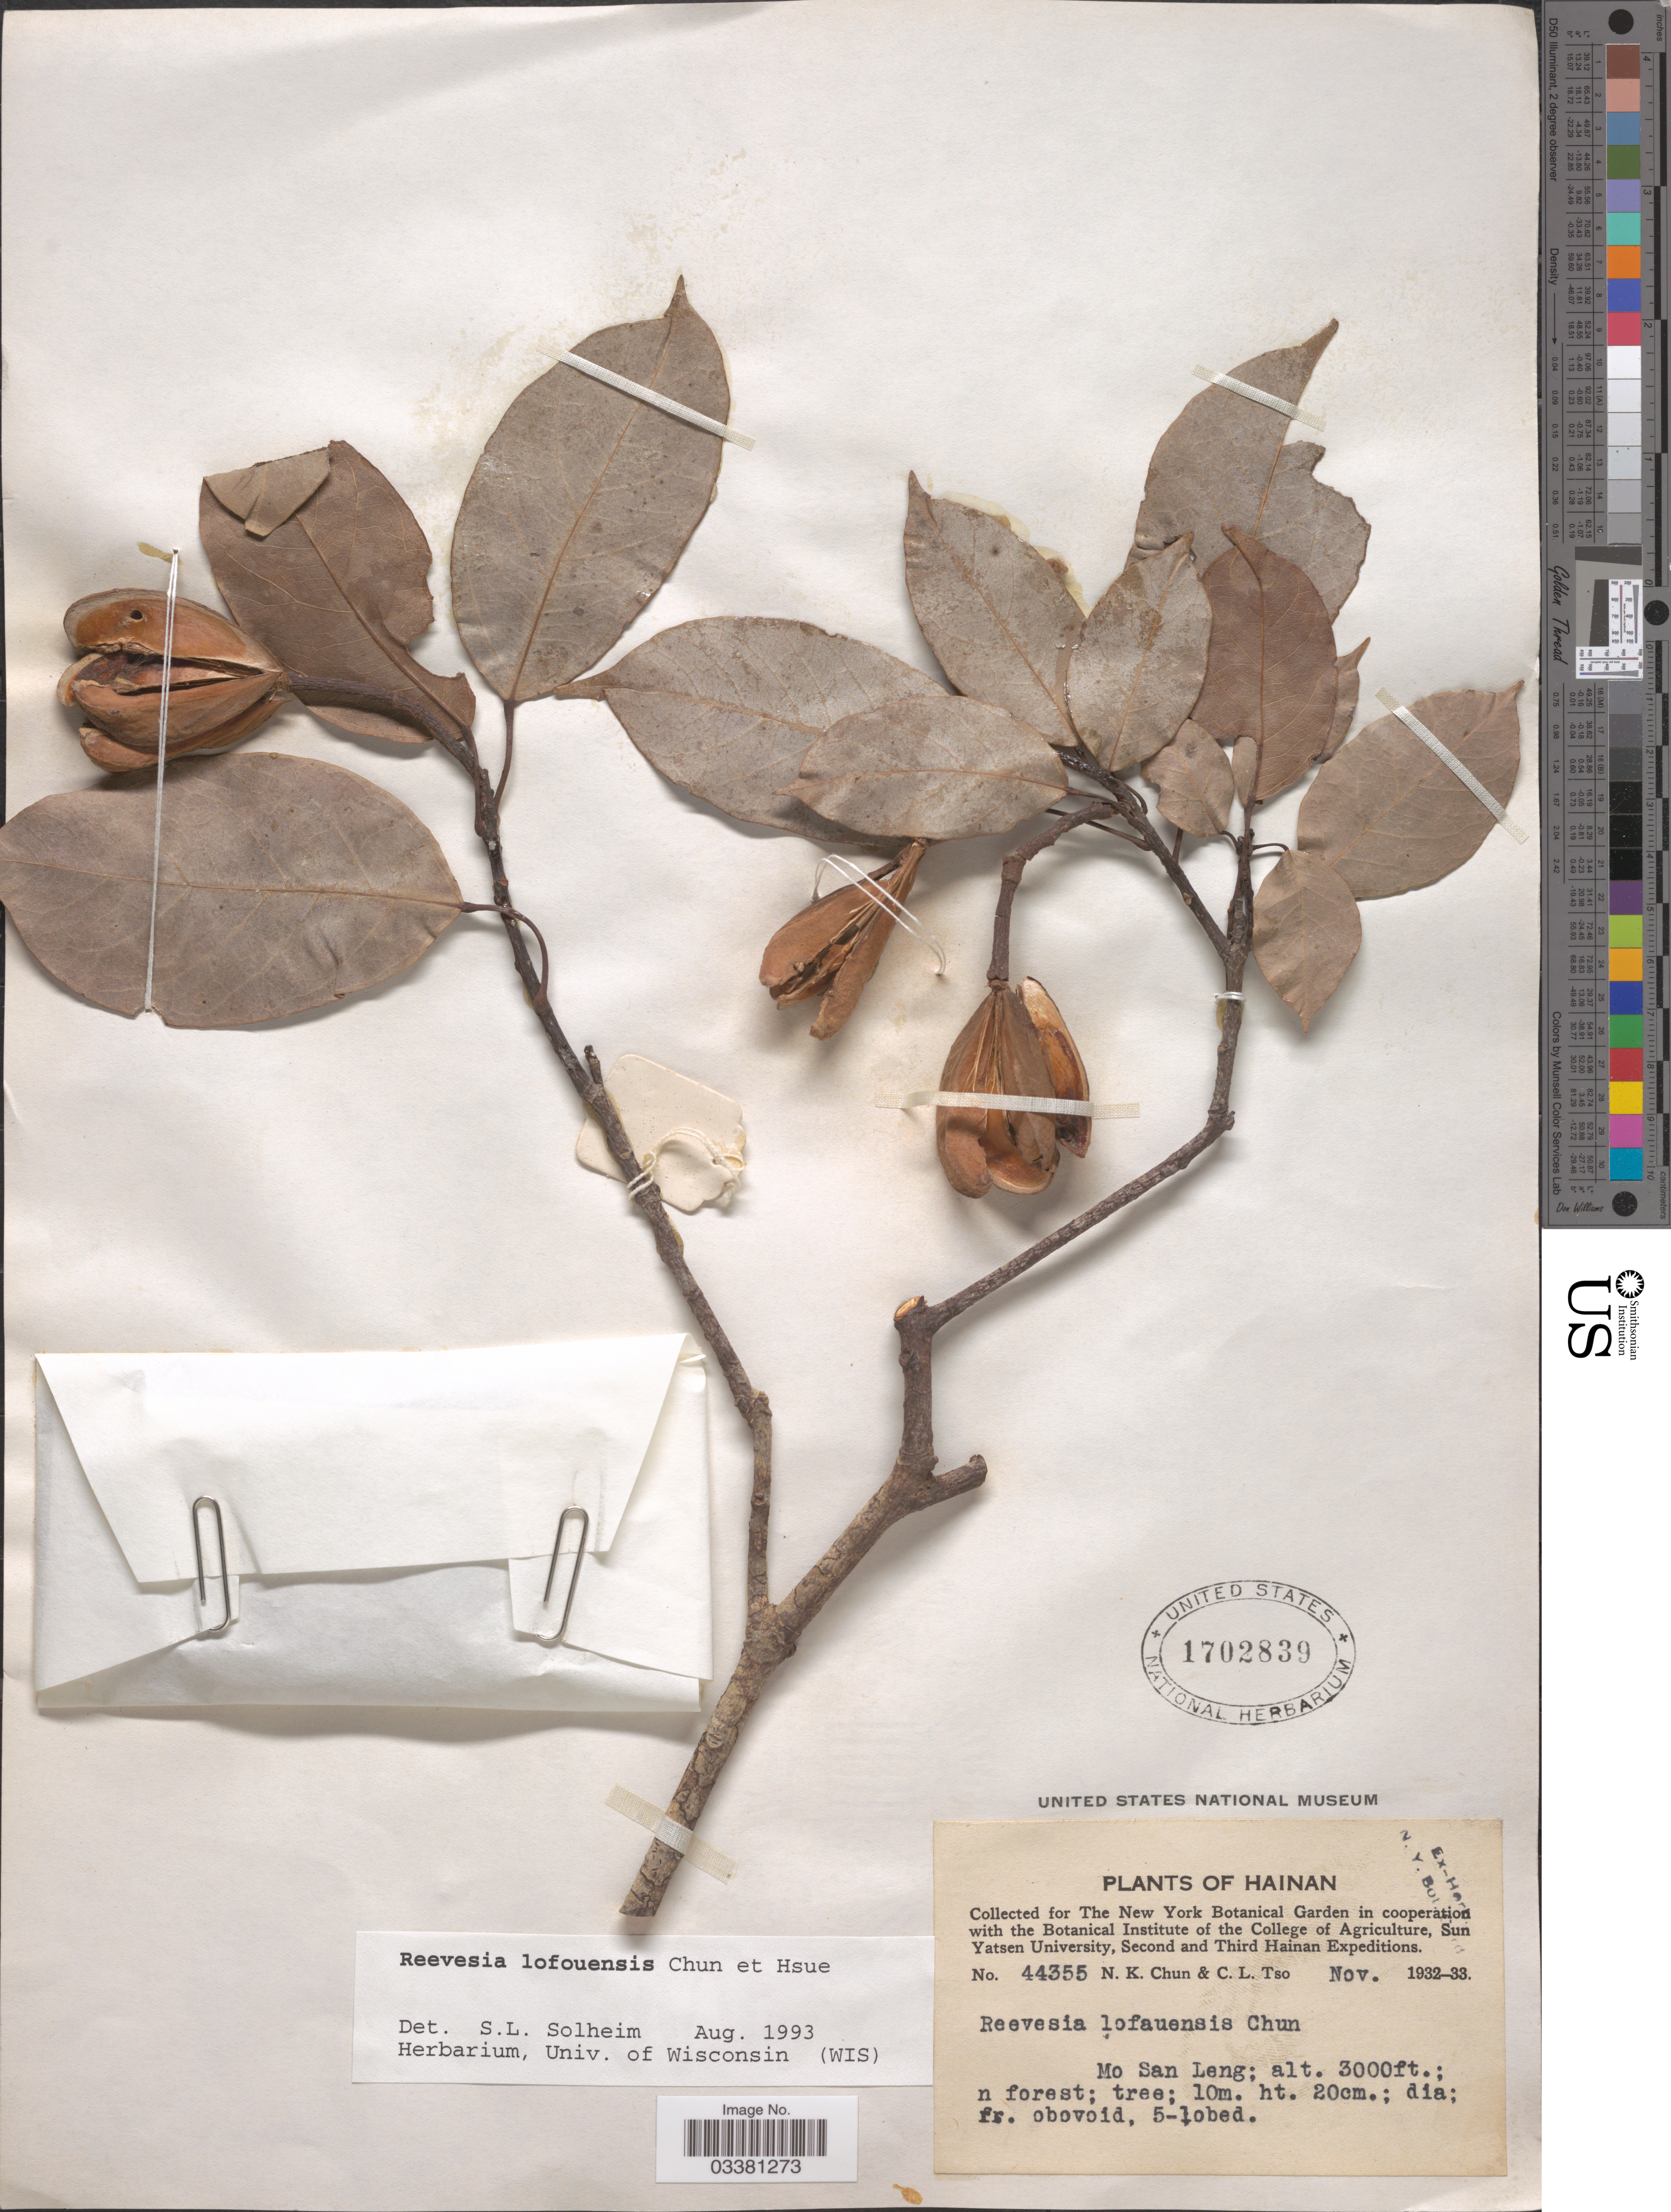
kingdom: Plantae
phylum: Tracheophyta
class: Magnoliopsida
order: Malvales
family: Malvaceae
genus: Reevesia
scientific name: Reevesia lofouensis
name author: Chun & H.H. Hsue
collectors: N. K. Chun & C. Tso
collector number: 44355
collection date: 1932-11/1933-11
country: China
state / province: Hainan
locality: Mo San Leng.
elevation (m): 914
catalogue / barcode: US 1702839